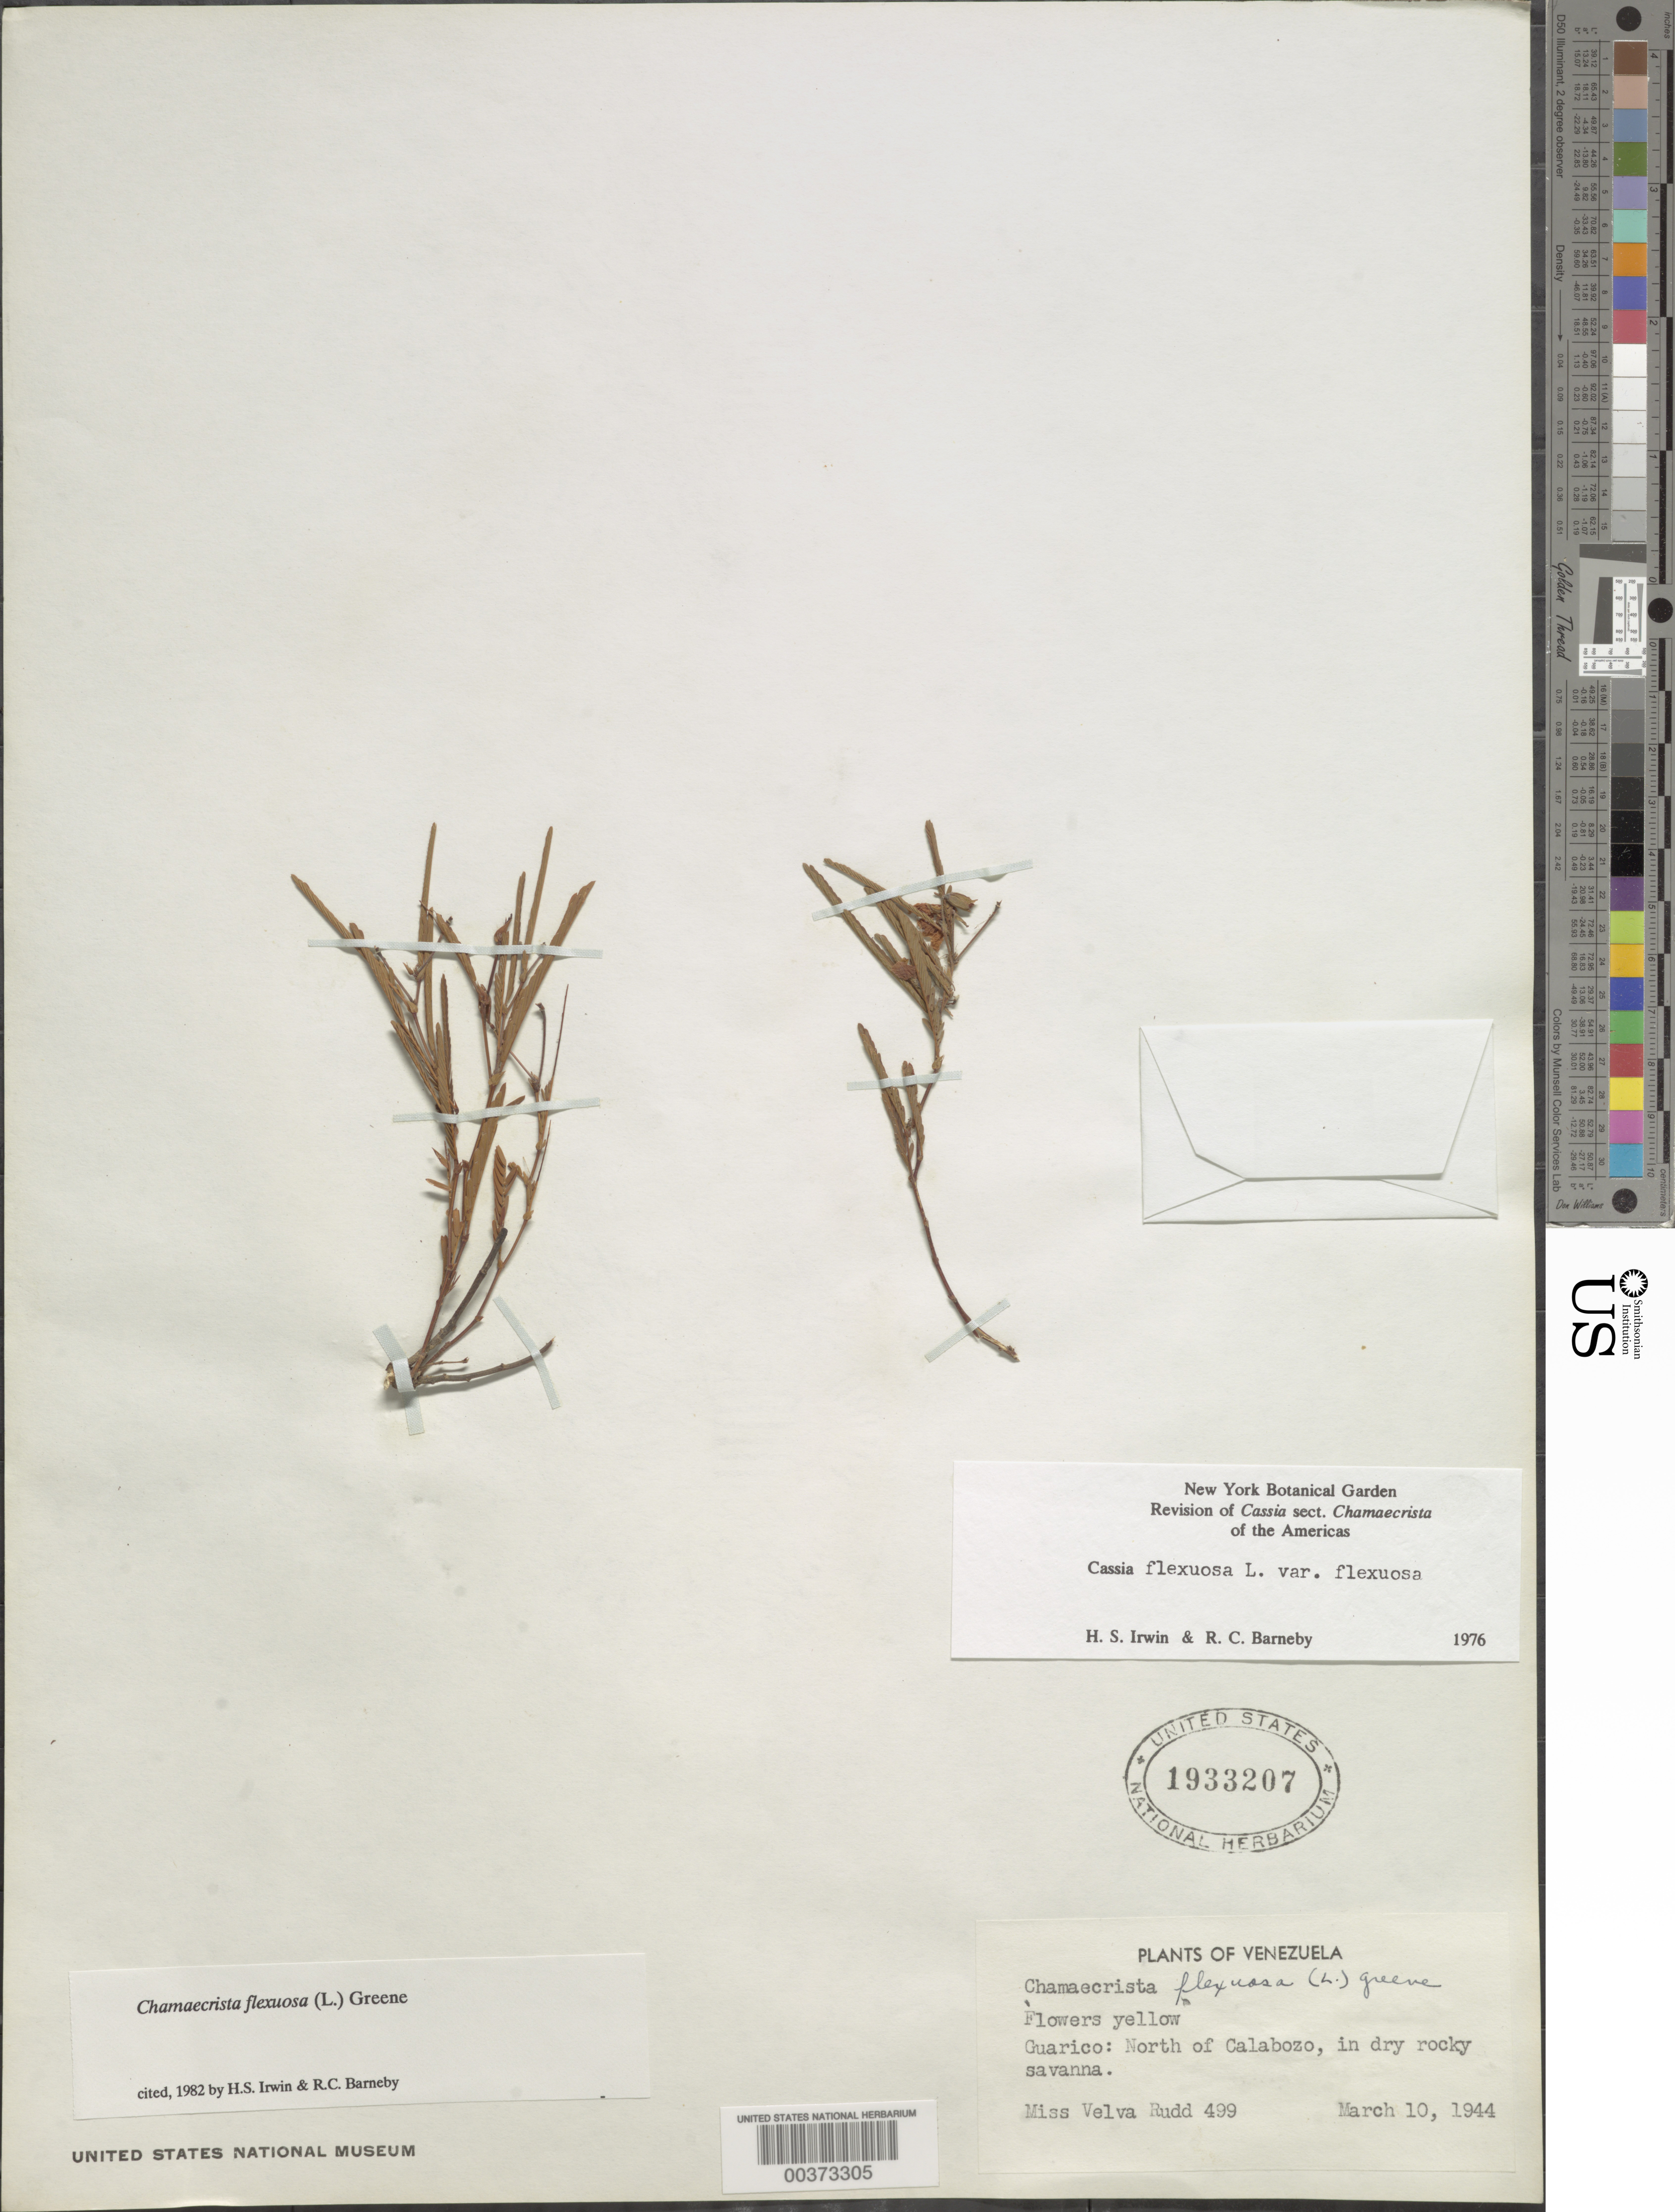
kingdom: Plantae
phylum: Tracheophyta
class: Magnoliopsida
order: Fabales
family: Fabaceae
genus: Chamaecrista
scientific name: Chamaecrista flexuosa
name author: (L.) Greene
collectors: V. E. Rudd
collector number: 499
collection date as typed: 10 Mar 1944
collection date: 1944-03-10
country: Venezuela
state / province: Guárico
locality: N of calabozo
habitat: In dry rocky savanna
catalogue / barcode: US 1933207